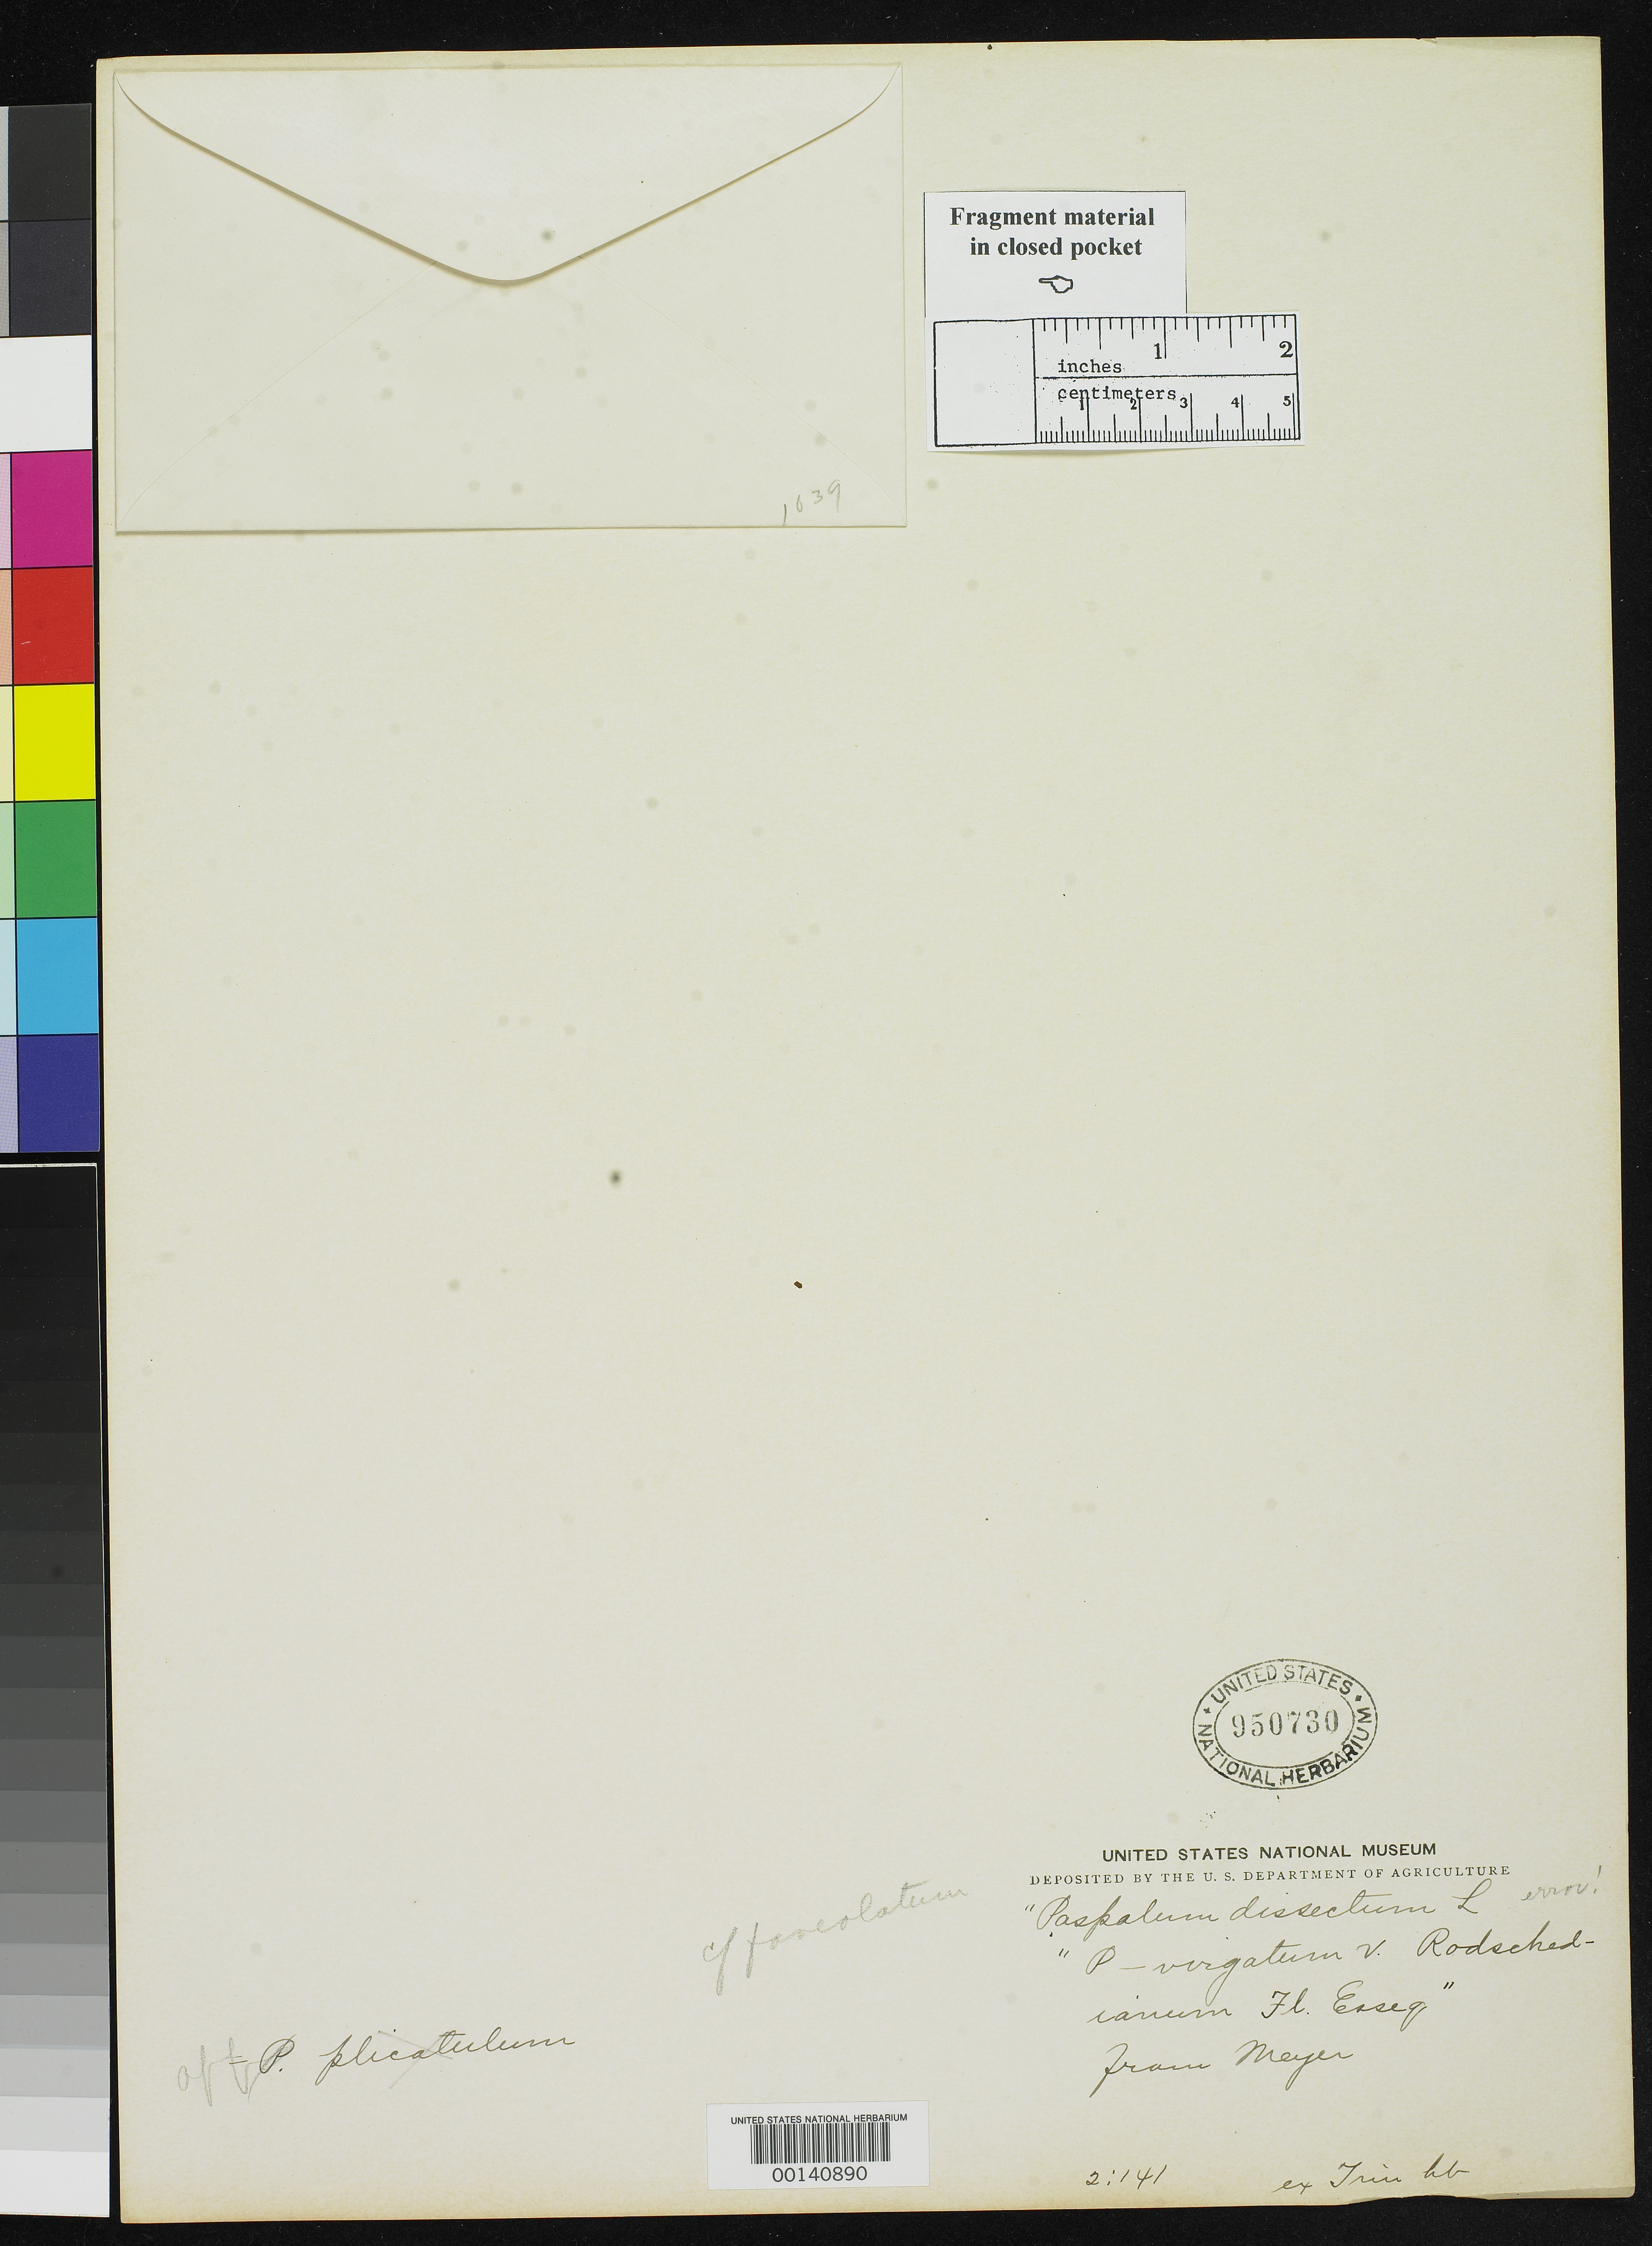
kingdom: Plantae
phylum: Tracheophyta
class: Liliopsida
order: Poales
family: Poaceae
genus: Paspalum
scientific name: Paspalum virgatum var. rodschiedianum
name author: G. Mey.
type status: Type Fragment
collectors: E. C. Rodschied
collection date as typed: Oct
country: Guyana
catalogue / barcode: US 950730